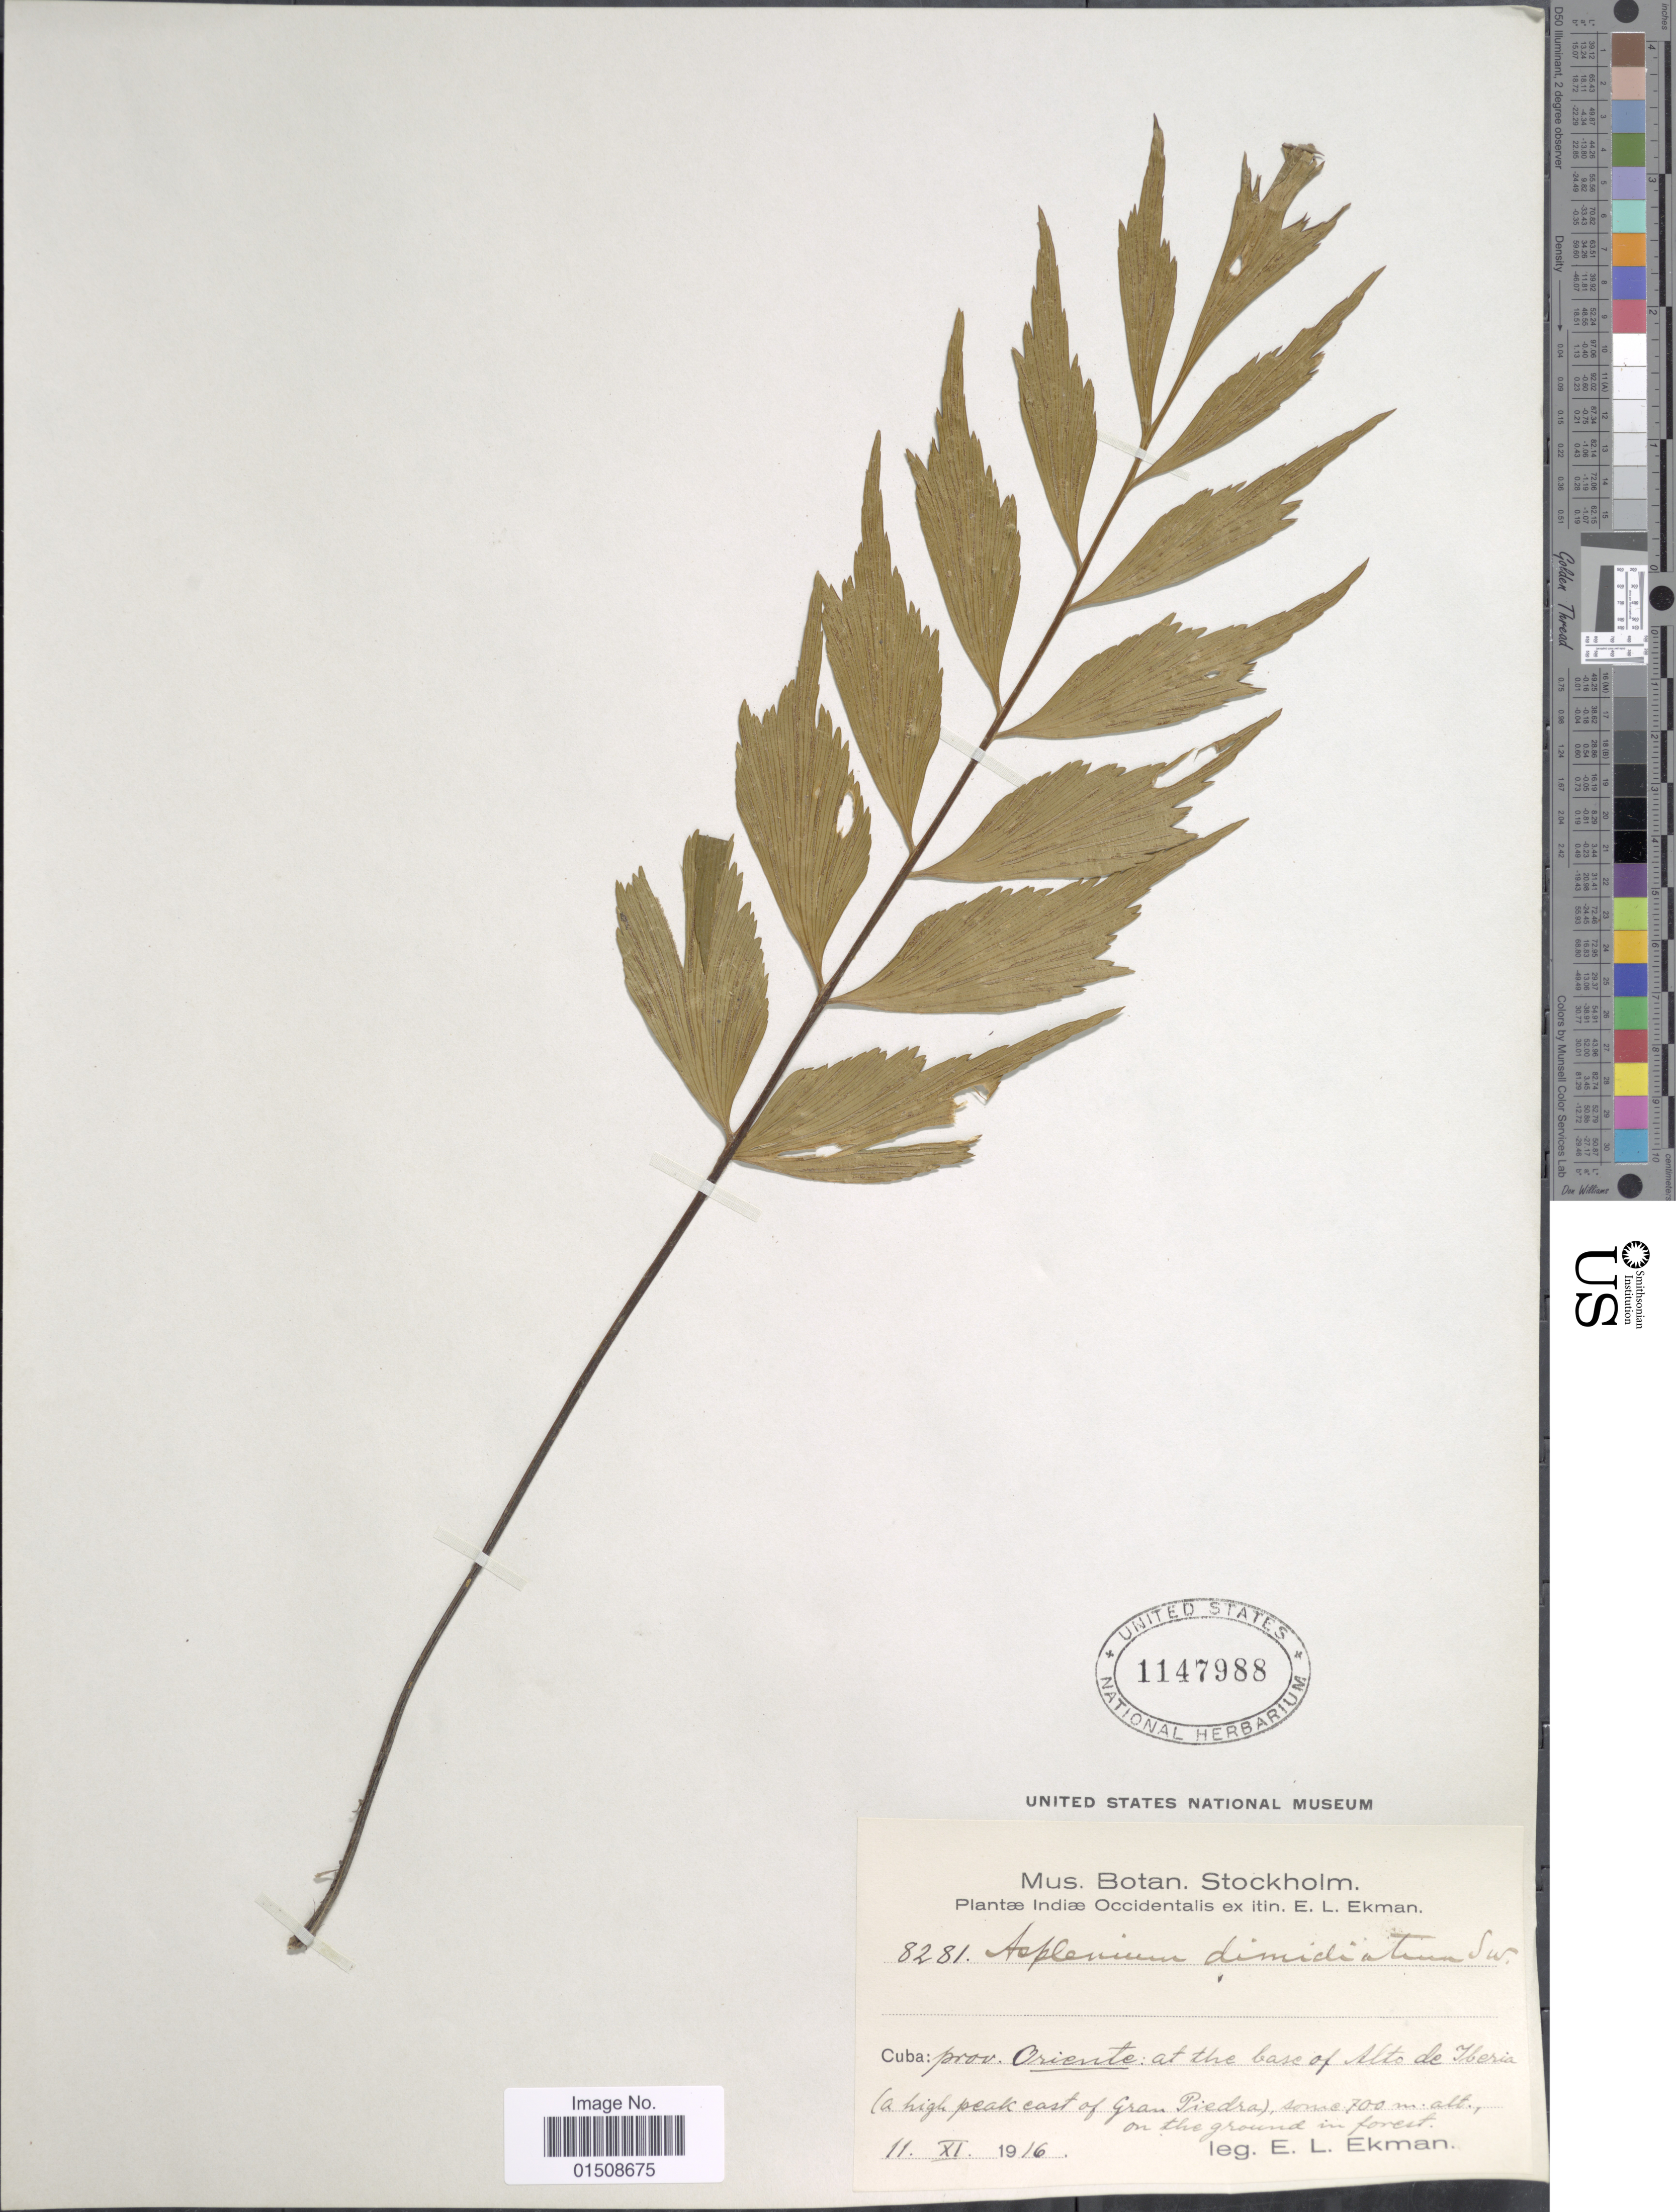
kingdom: Plantae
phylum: Tracheophyta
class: Polypodiopsida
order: Polypodiales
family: Aspleniaceae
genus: Asplenium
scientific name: Asplenium dimidiatum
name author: Sw.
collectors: E. L. Ekman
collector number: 8281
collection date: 1916-11-11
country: Cuba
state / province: Oriente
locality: At the base of Alto de Iberia (a high peak east of Gran Piedra)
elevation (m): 700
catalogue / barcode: US 1147988